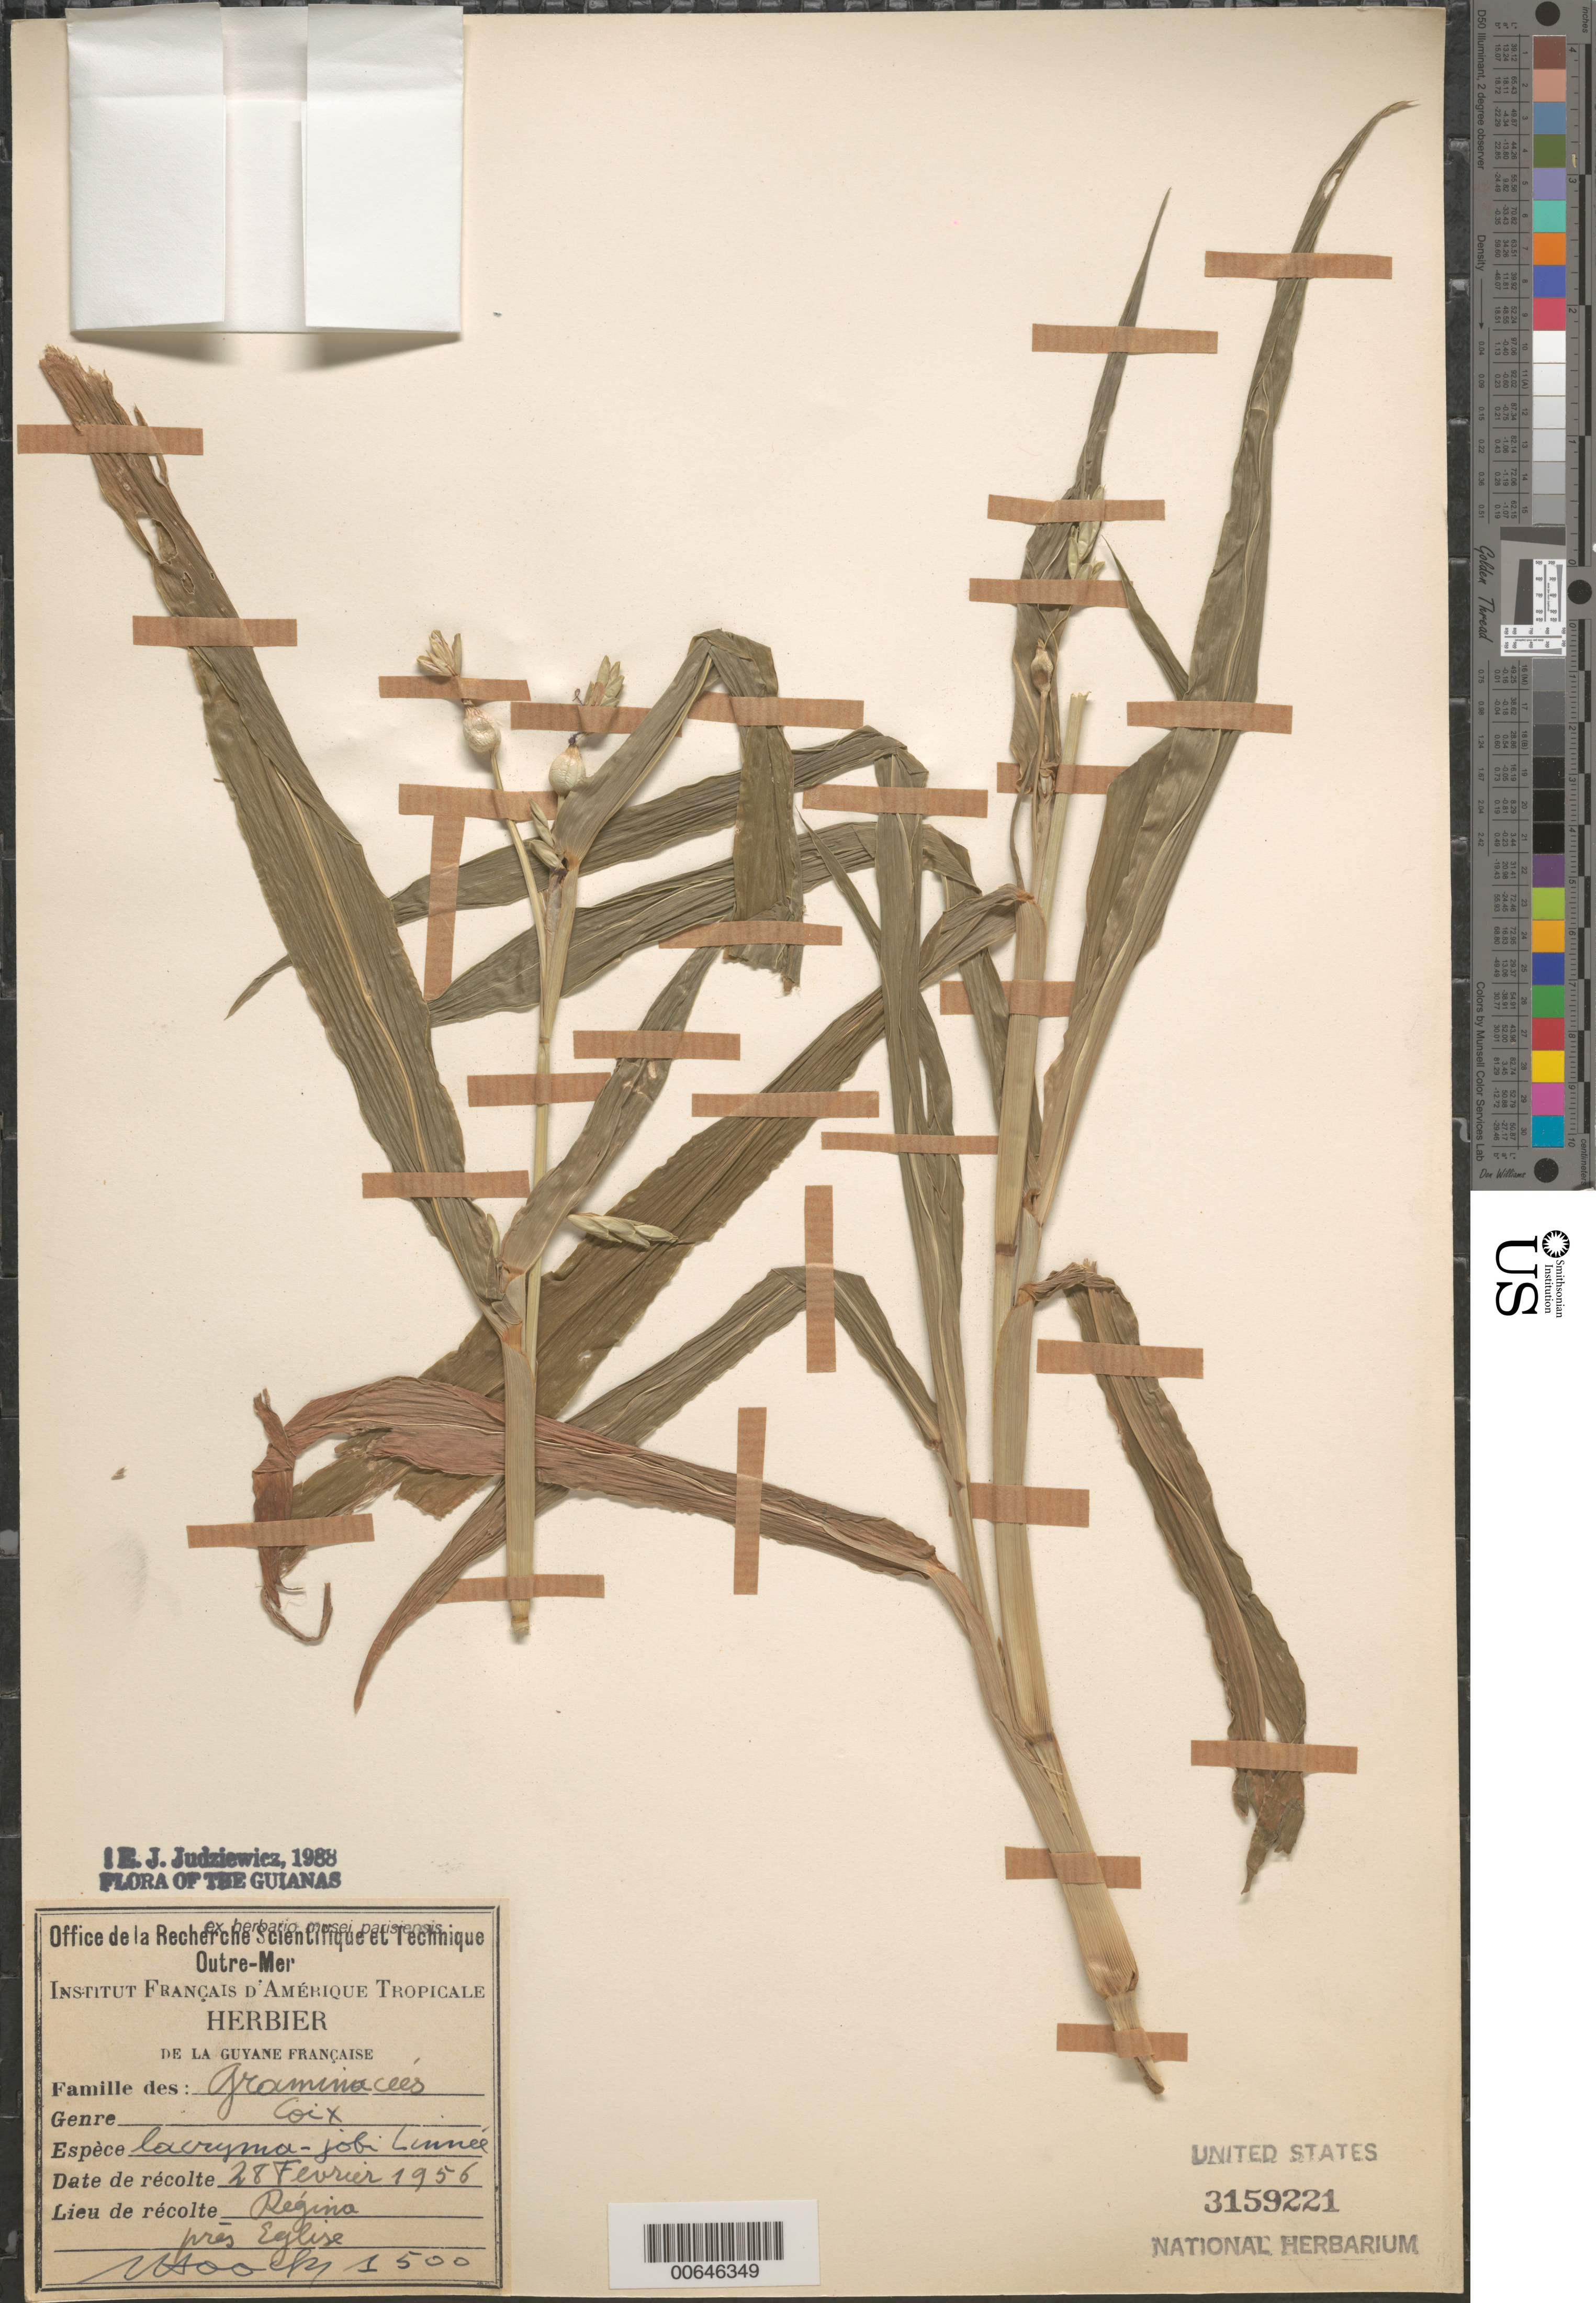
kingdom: Plantae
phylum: Tracheophyta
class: Liliopsida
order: Poales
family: Poaceae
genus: Coix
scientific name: Coix lacryma-jobi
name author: L.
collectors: J. Hoock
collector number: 1500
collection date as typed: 28-Feb-56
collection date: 1956-02-28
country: French Guiana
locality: Regina, pres Eglise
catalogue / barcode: US 3159221